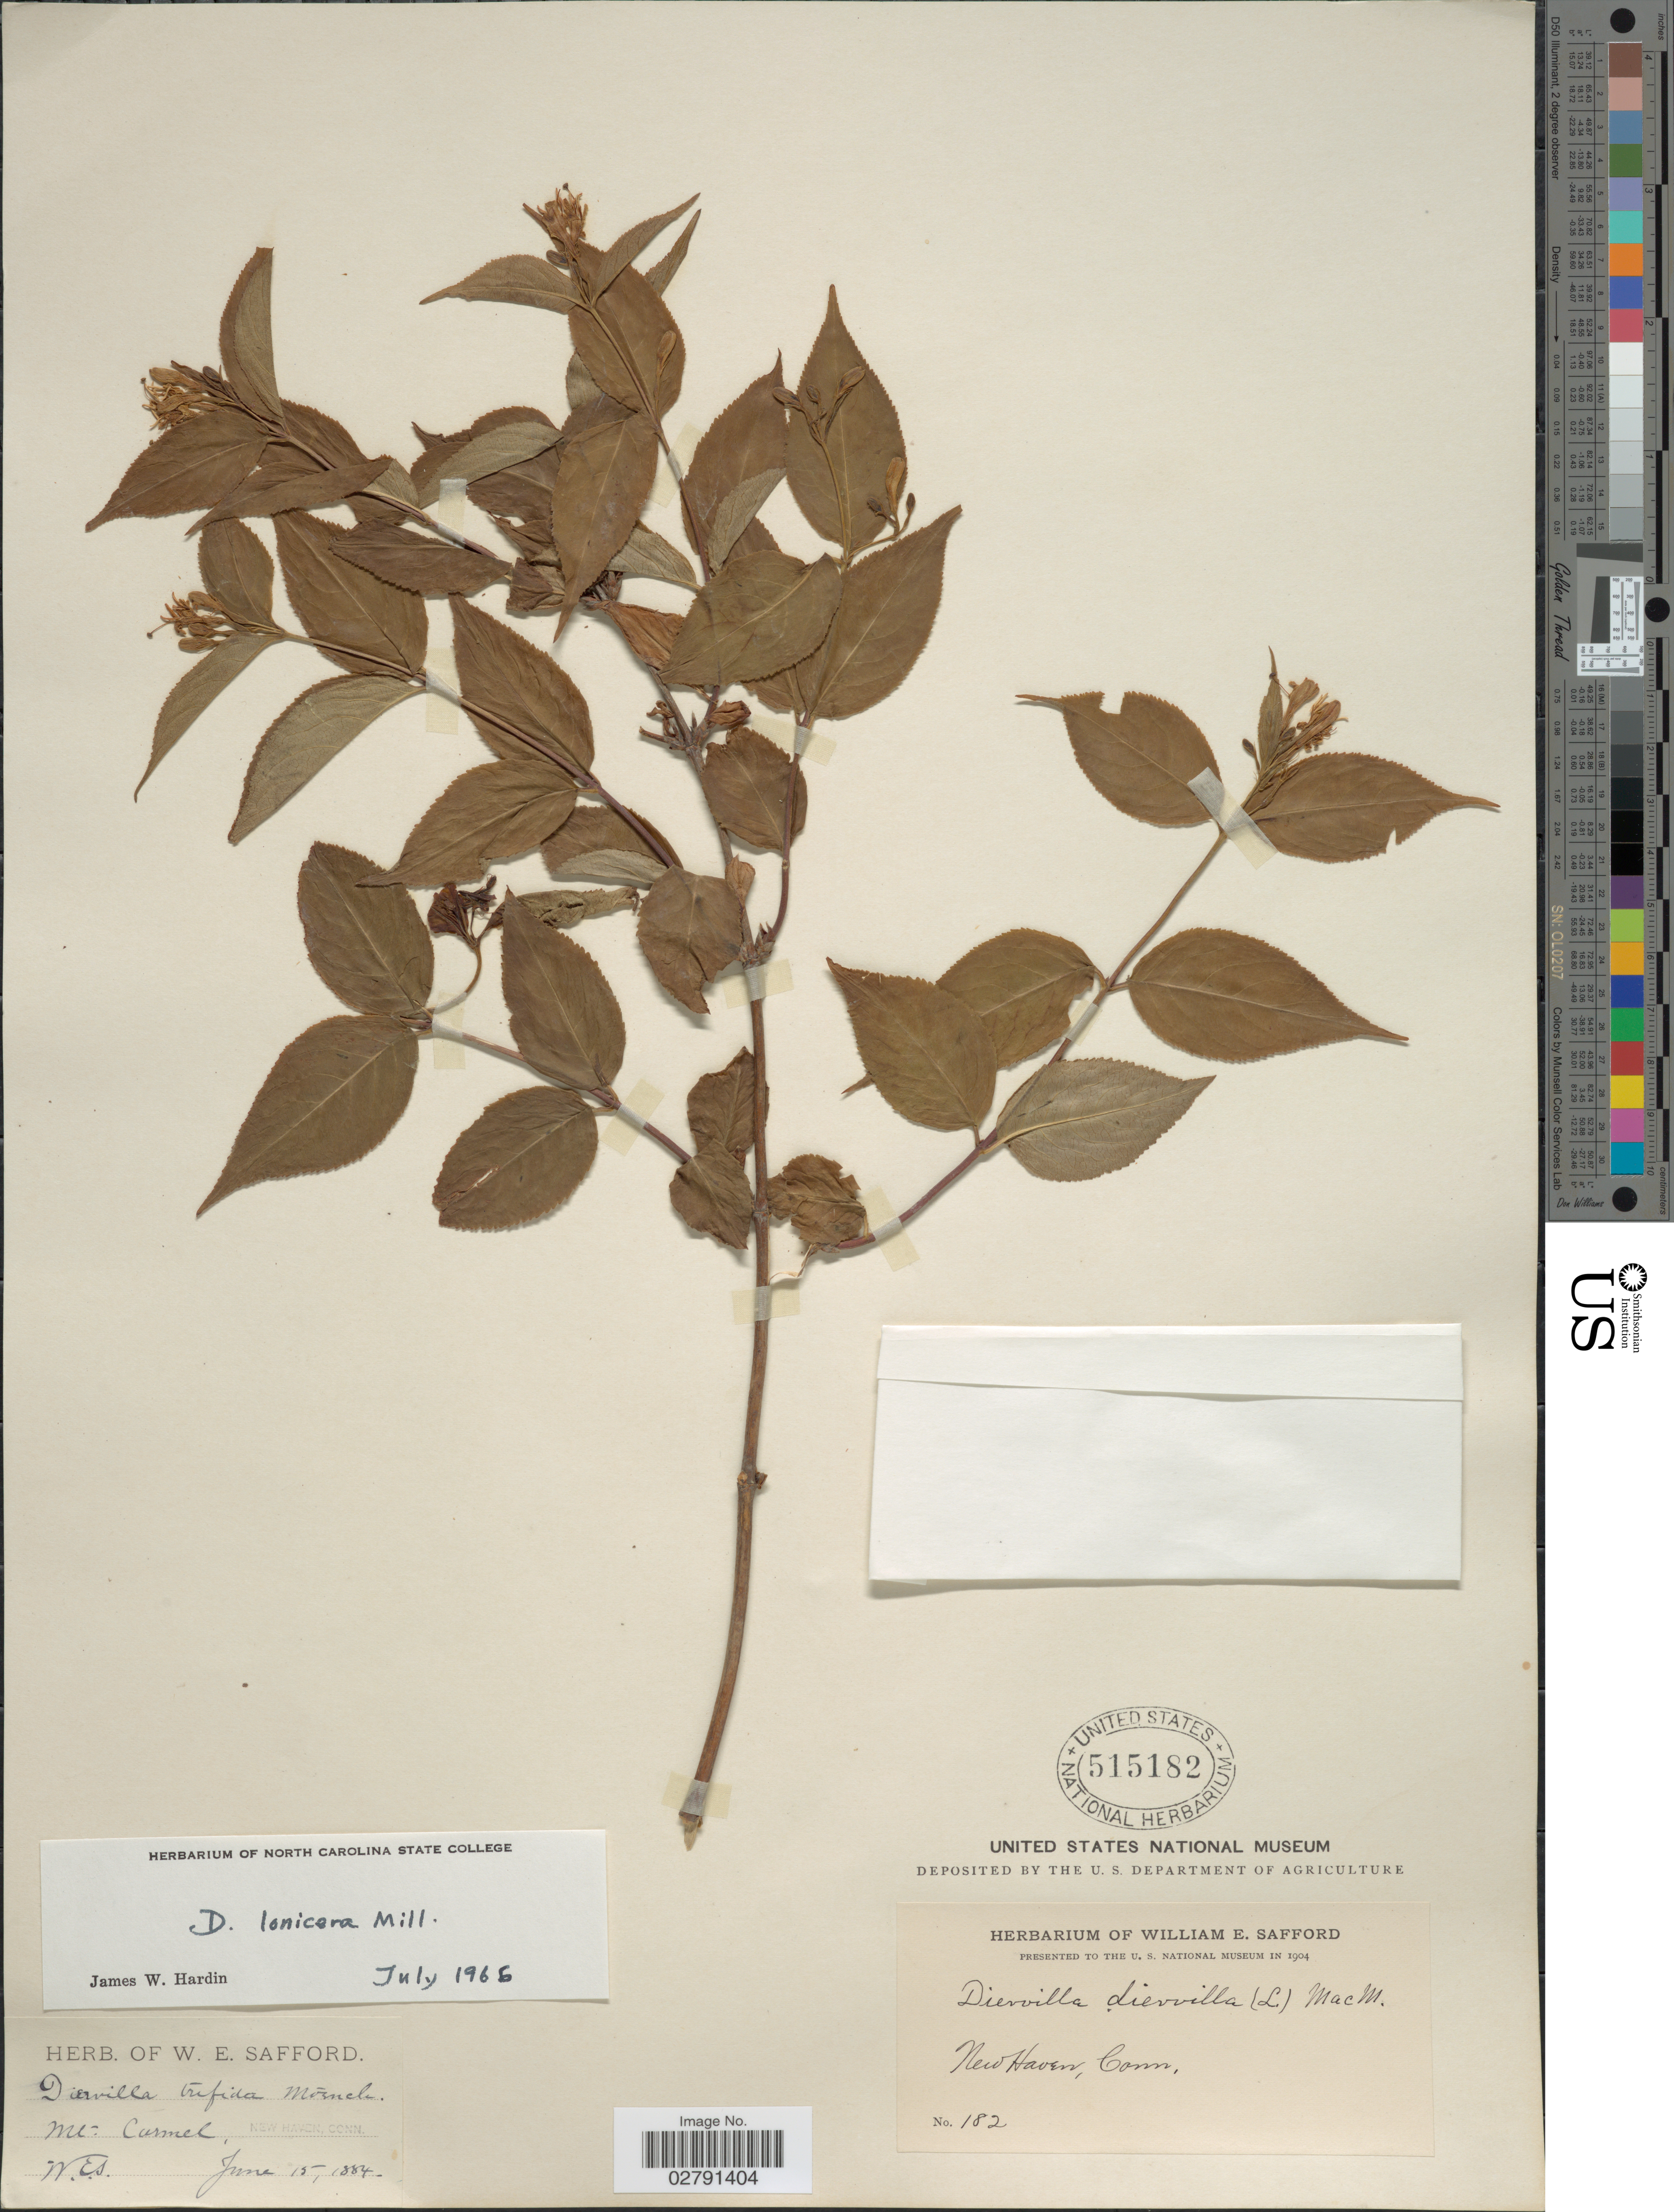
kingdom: Plantae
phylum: Tracheophyta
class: Magnoliopsida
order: Dipsacales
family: Caprifoliaceae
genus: Diervilla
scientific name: Diervilla lonicera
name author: Mill.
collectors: W. E. Safford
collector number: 182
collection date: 1884-06-15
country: United States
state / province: Connecticut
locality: New Haven, Mt. Carmel.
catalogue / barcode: US 515182